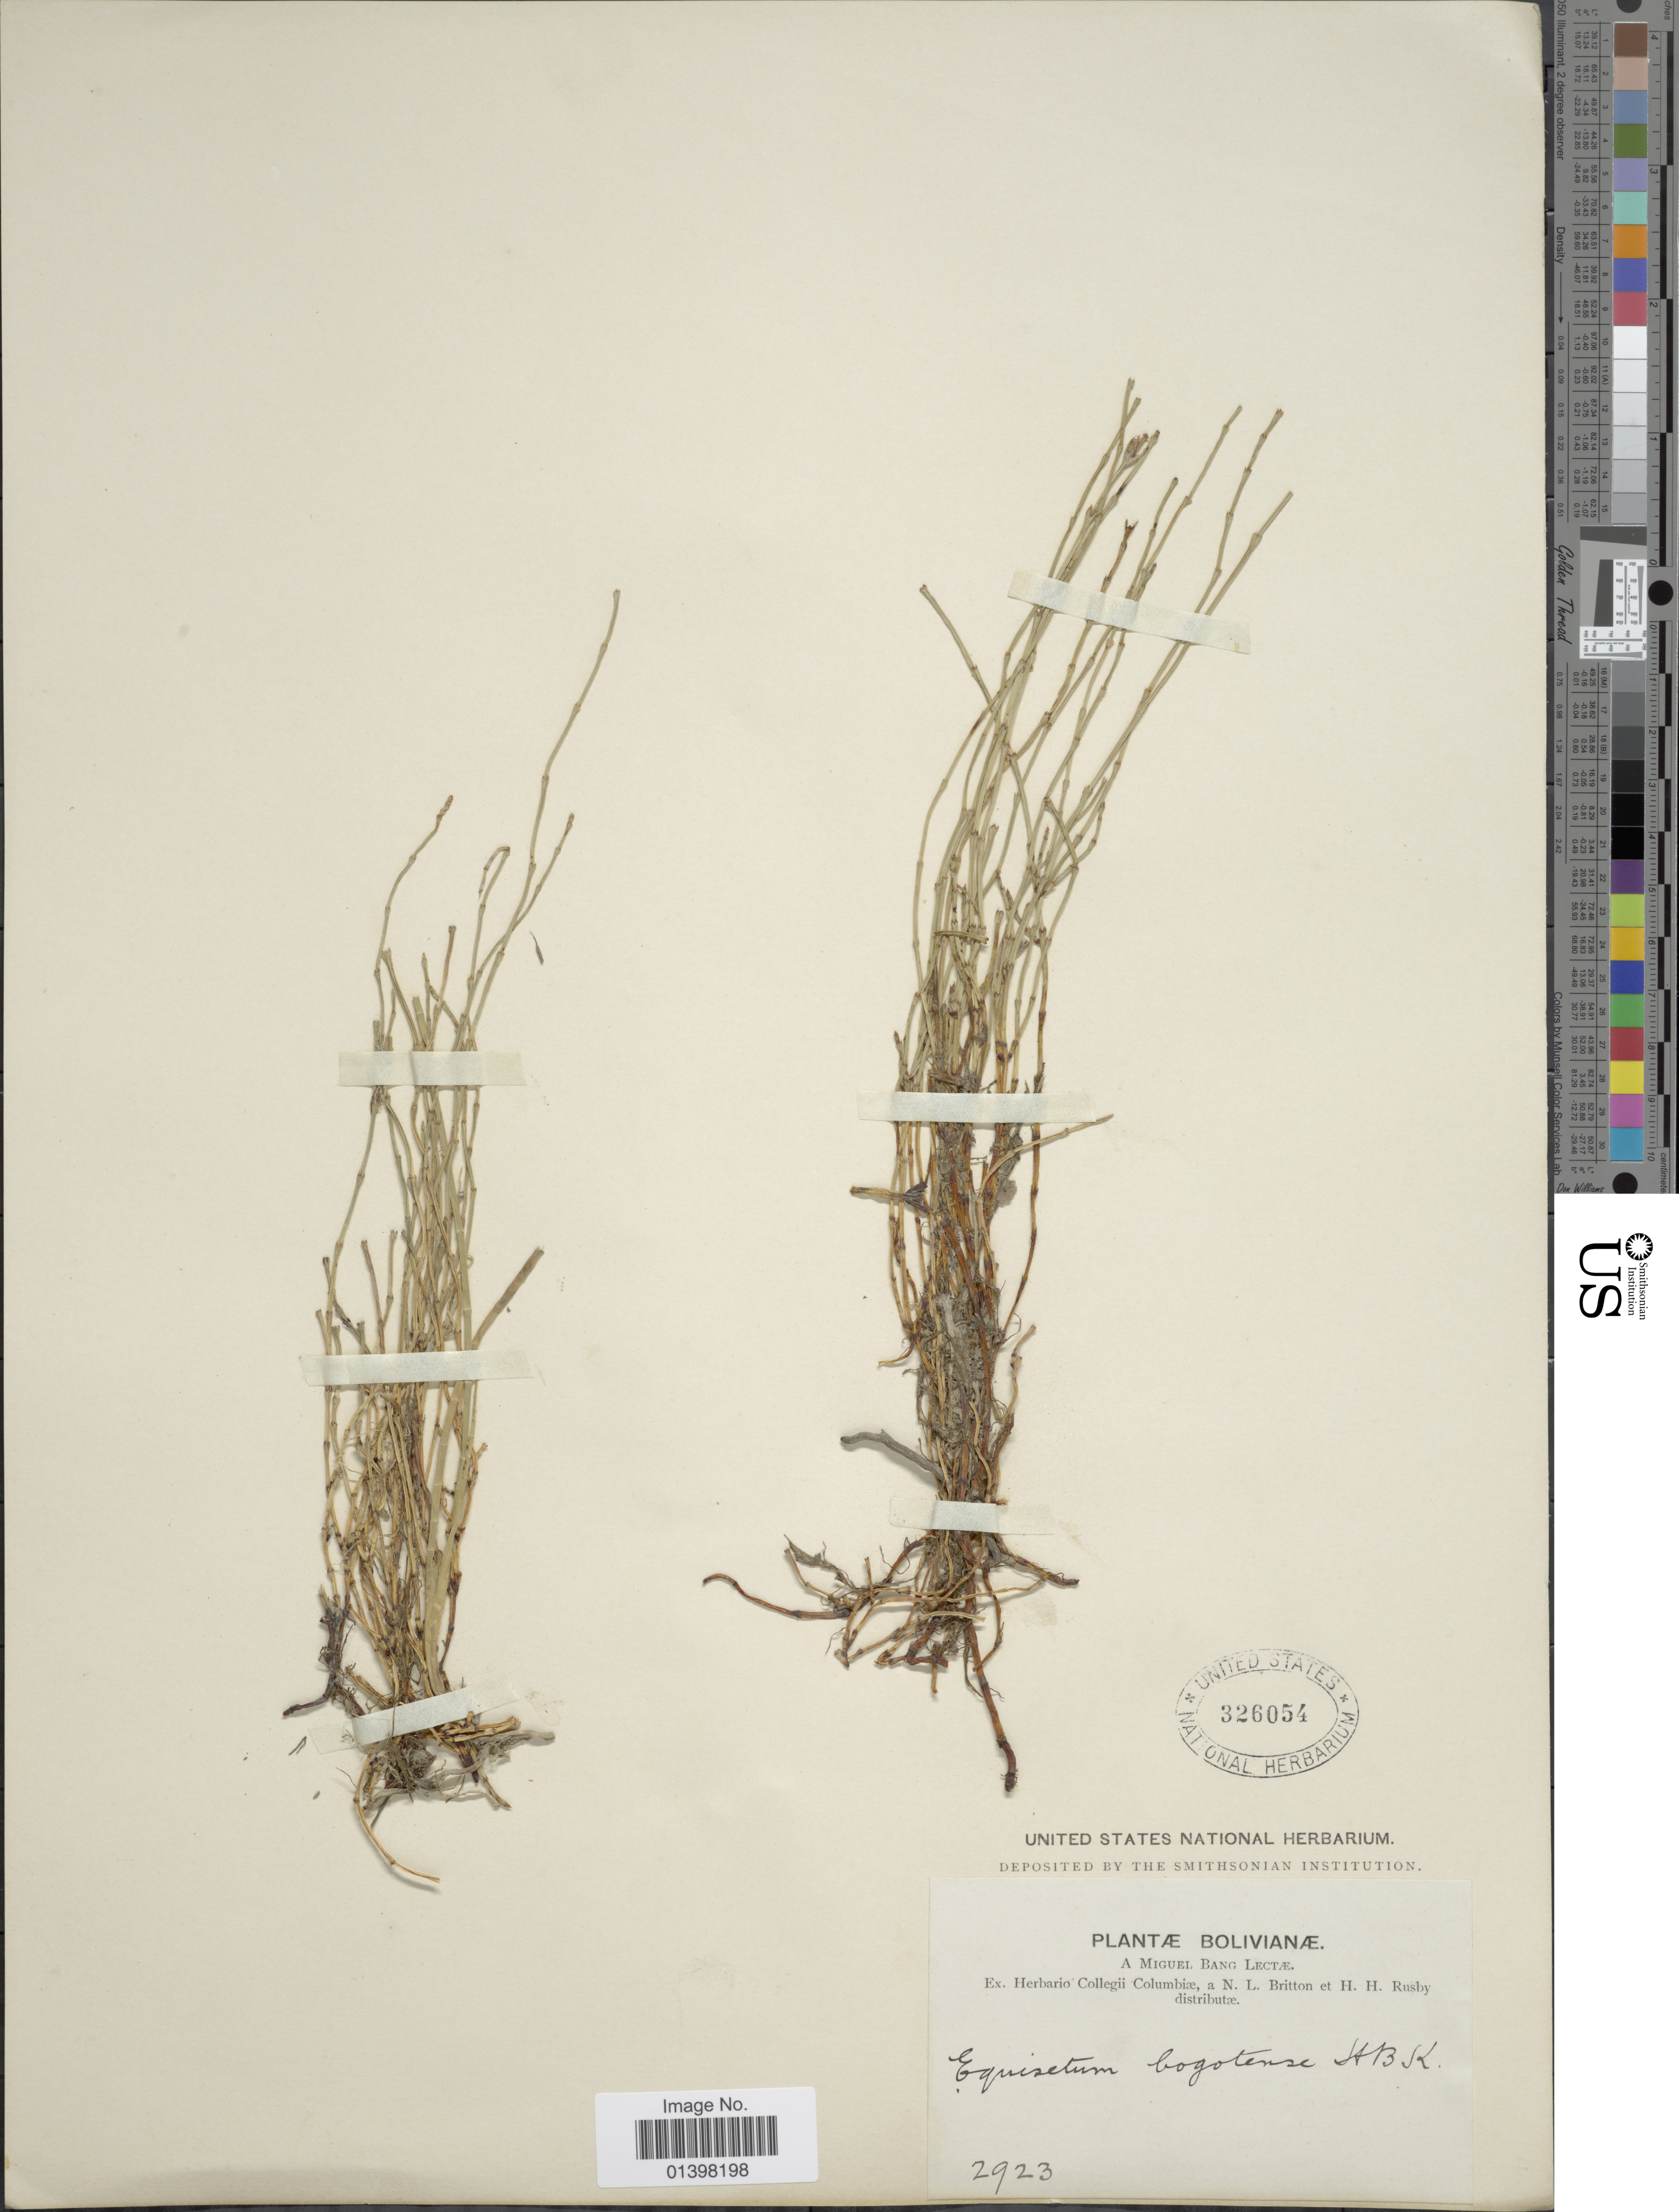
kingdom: Plantae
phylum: Tracheophyta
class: Polypodiopsida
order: Equisetales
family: Equisetaceae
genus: Equisetum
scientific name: Equisetum bogotense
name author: Kunth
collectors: M. Bang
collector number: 2923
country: Bolivia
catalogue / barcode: US 326054